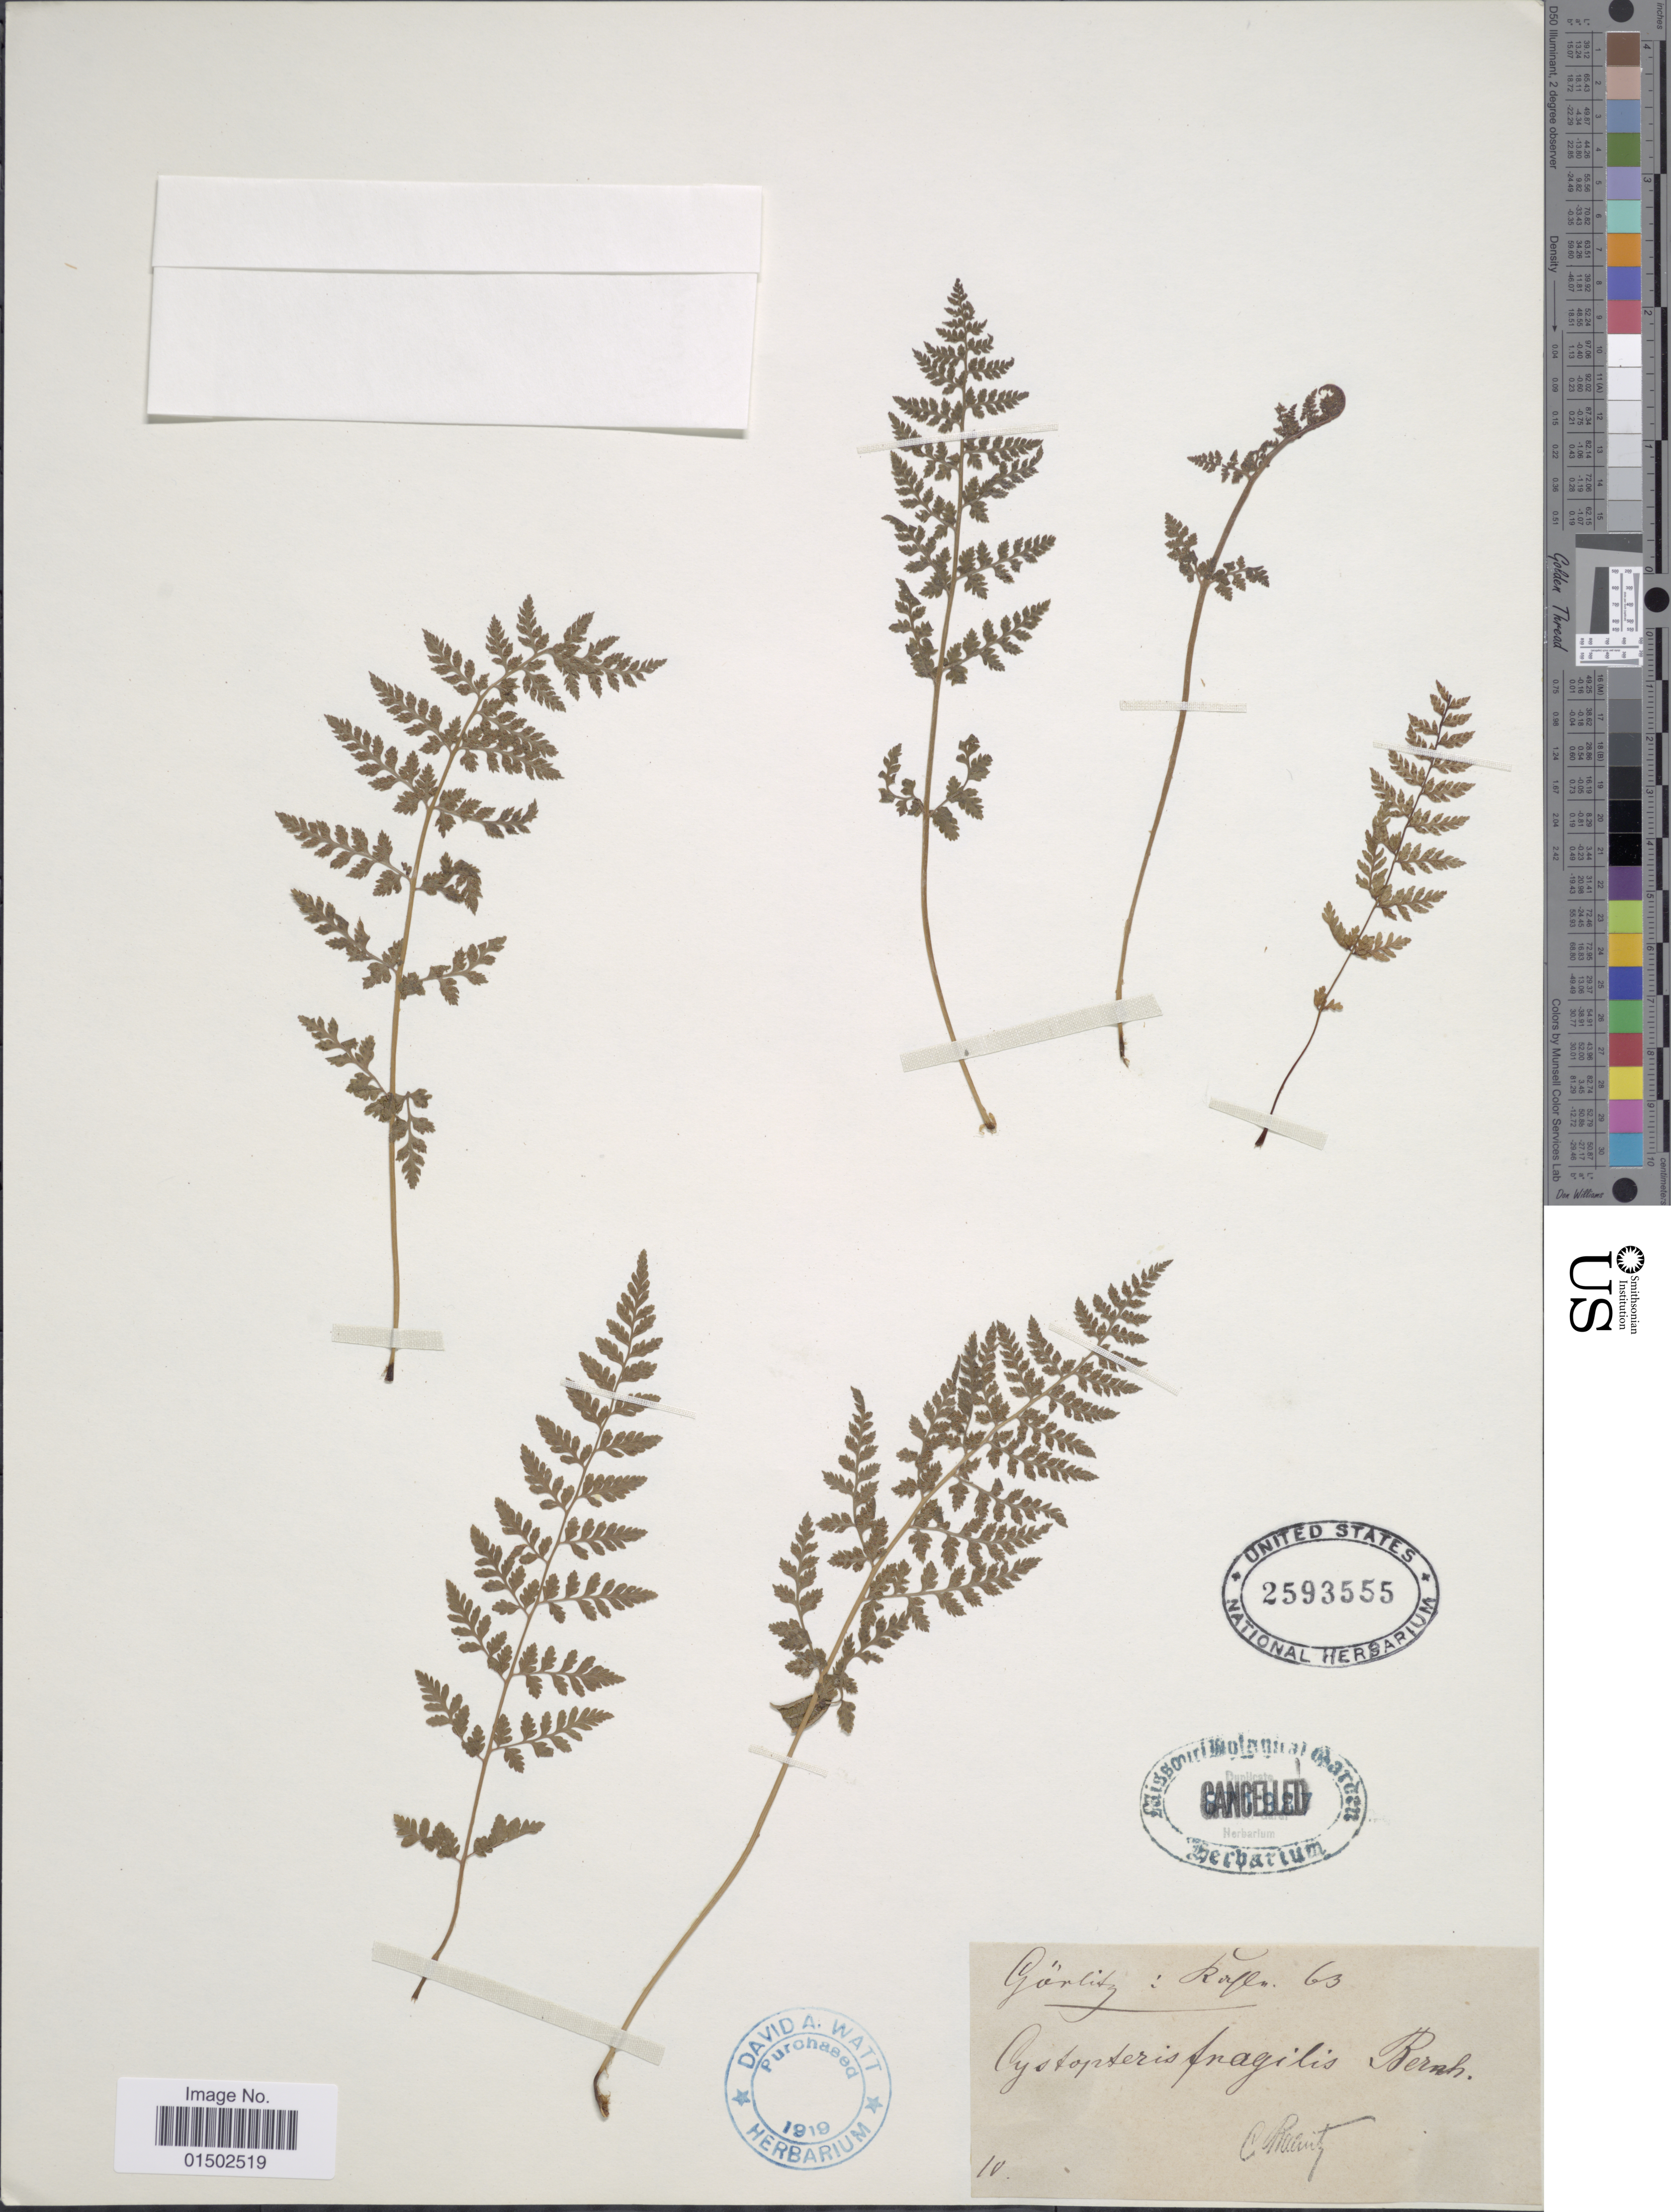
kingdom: Plantae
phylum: Tracheophyta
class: Polypodiopsida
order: Polypodiales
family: Cystopteridaceae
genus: Cystopteris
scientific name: Cystopteris fragilis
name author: (L.) Bernh.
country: Germany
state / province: Sachsen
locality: Görlitz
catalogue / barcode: US 2593555